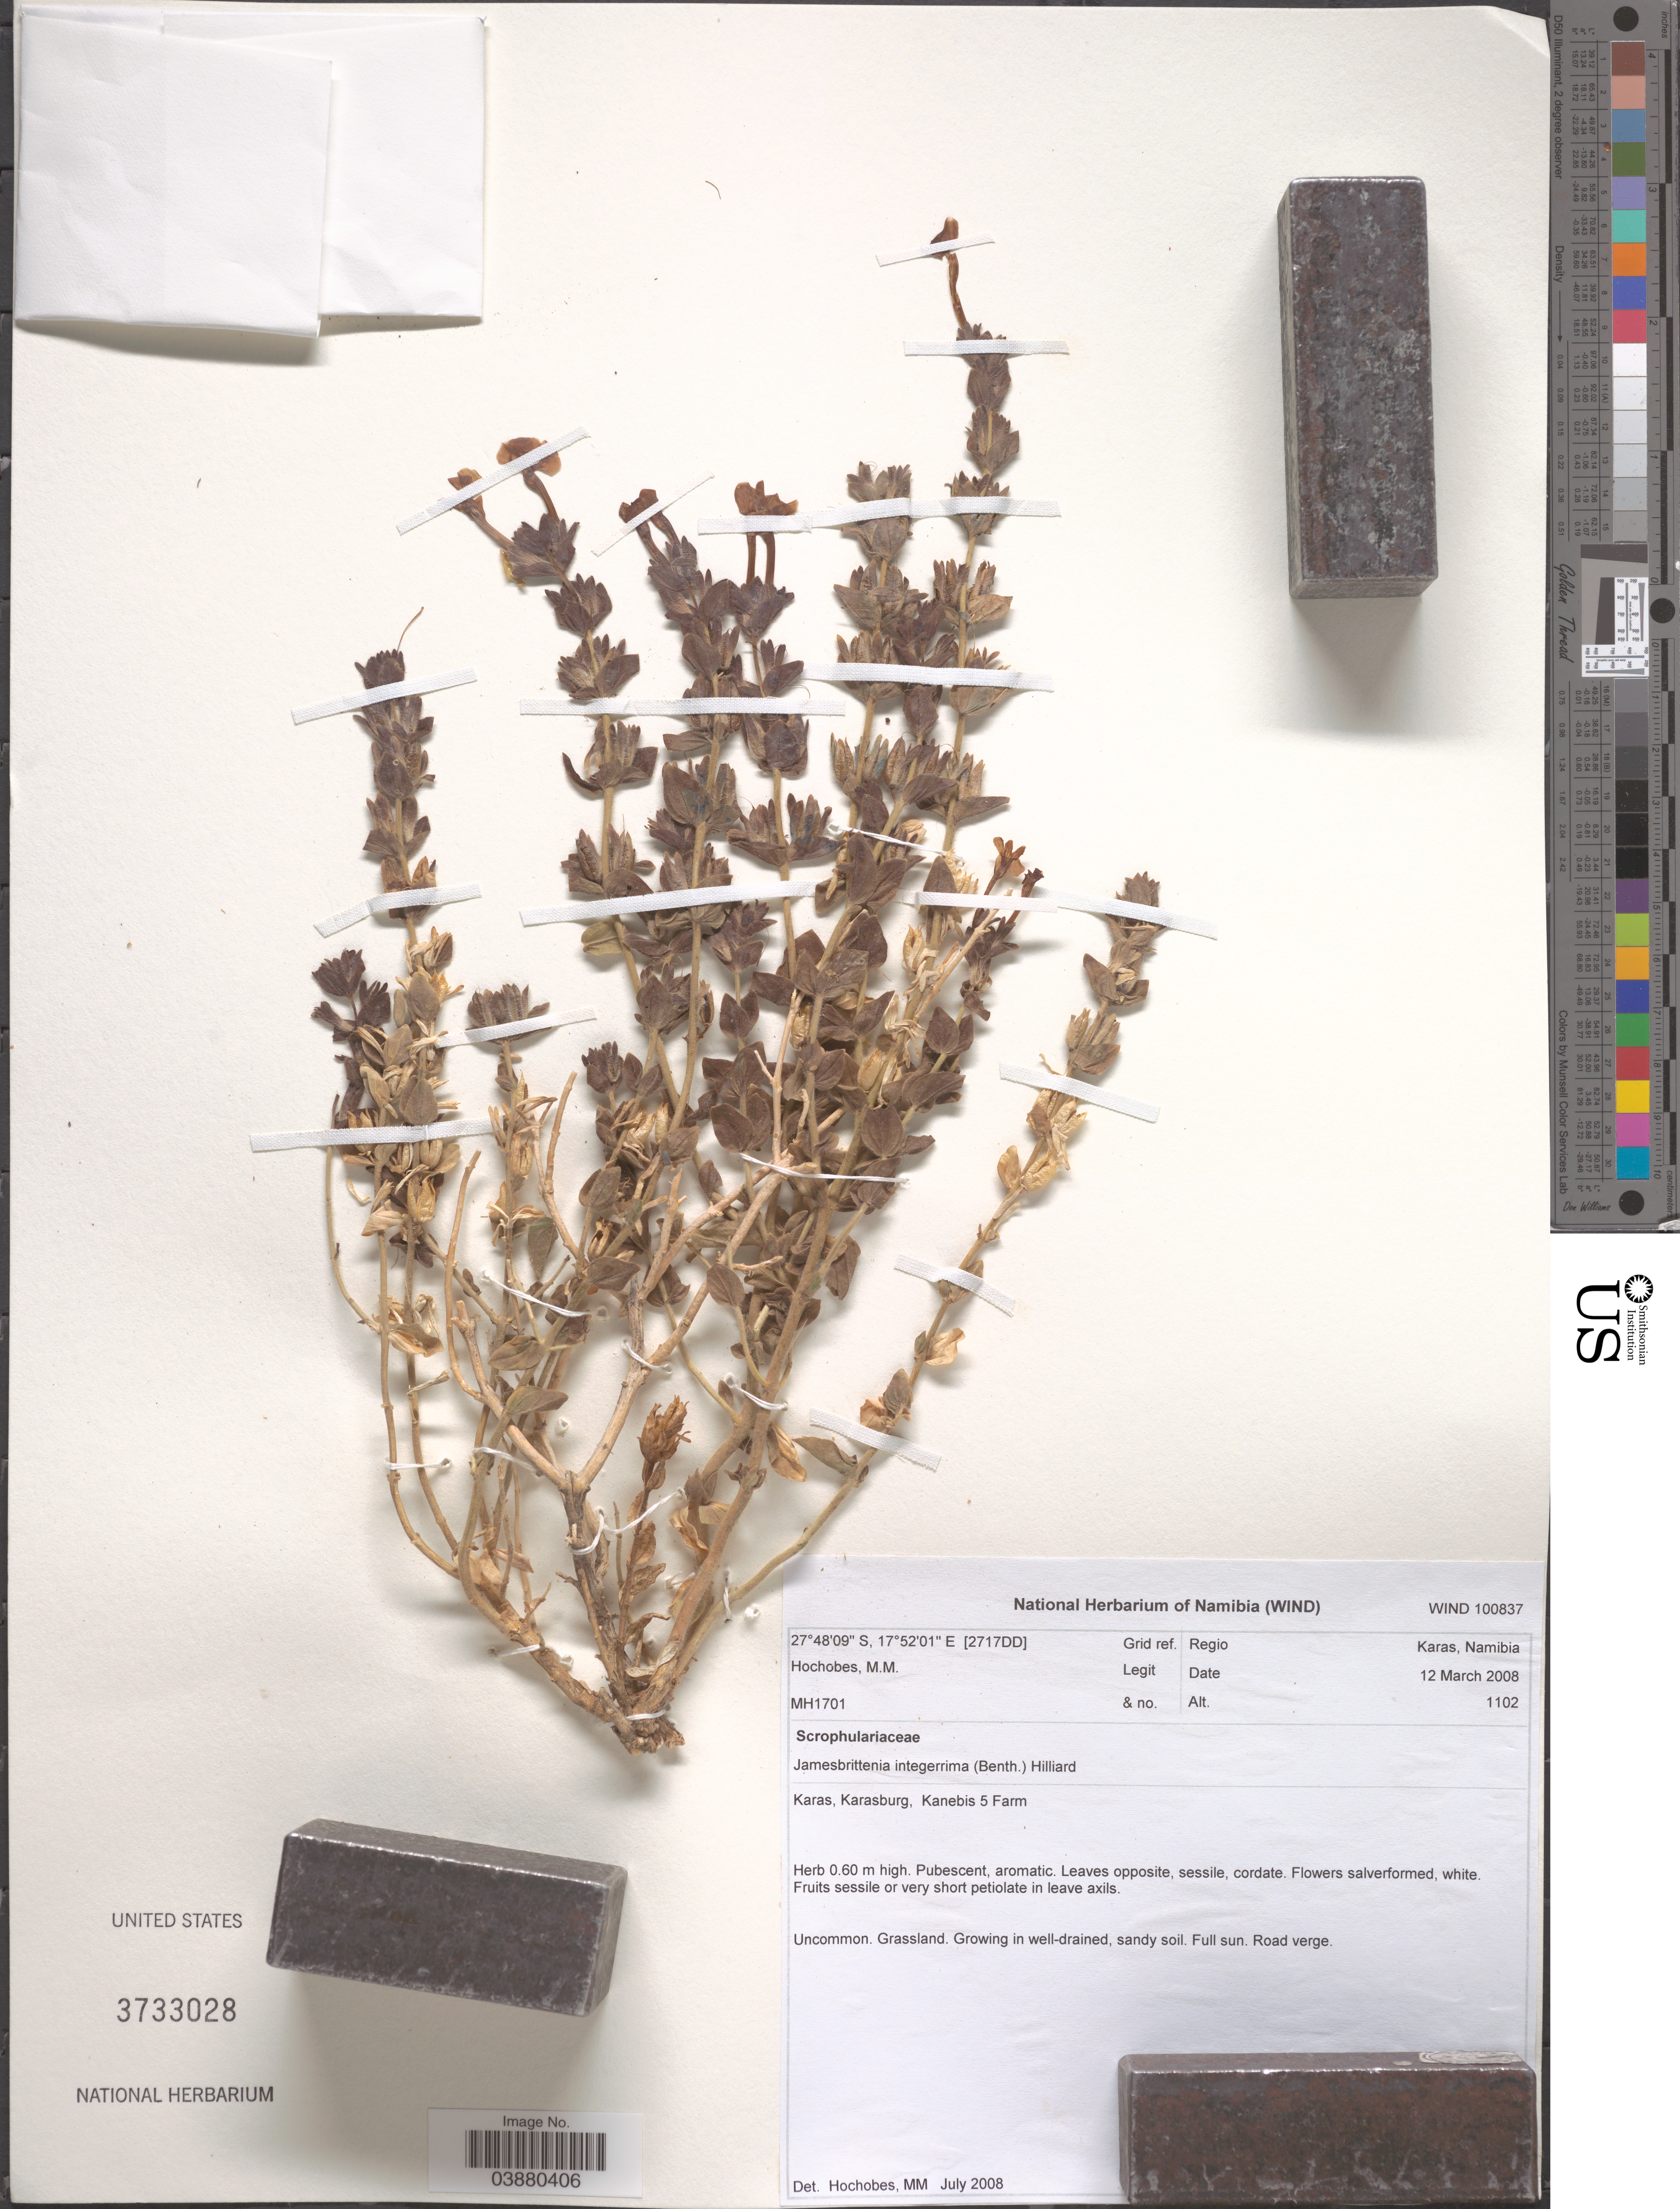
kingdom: Plantae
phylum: Tracheophyta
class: Magnoliopsida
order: Lamiales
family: Scrophulariaceae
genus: Jamesbrittenia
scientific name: Jamesbrittenia integerrima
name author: Hilliard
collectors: M. Hochobes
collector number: MH1701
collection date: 2008-03-12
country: Namibia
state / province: Karas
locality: [2717DD] Grid ref. Regio Karas. Karas, Karasburg, Kanebis 5 Farm.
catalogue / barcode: US 3733028